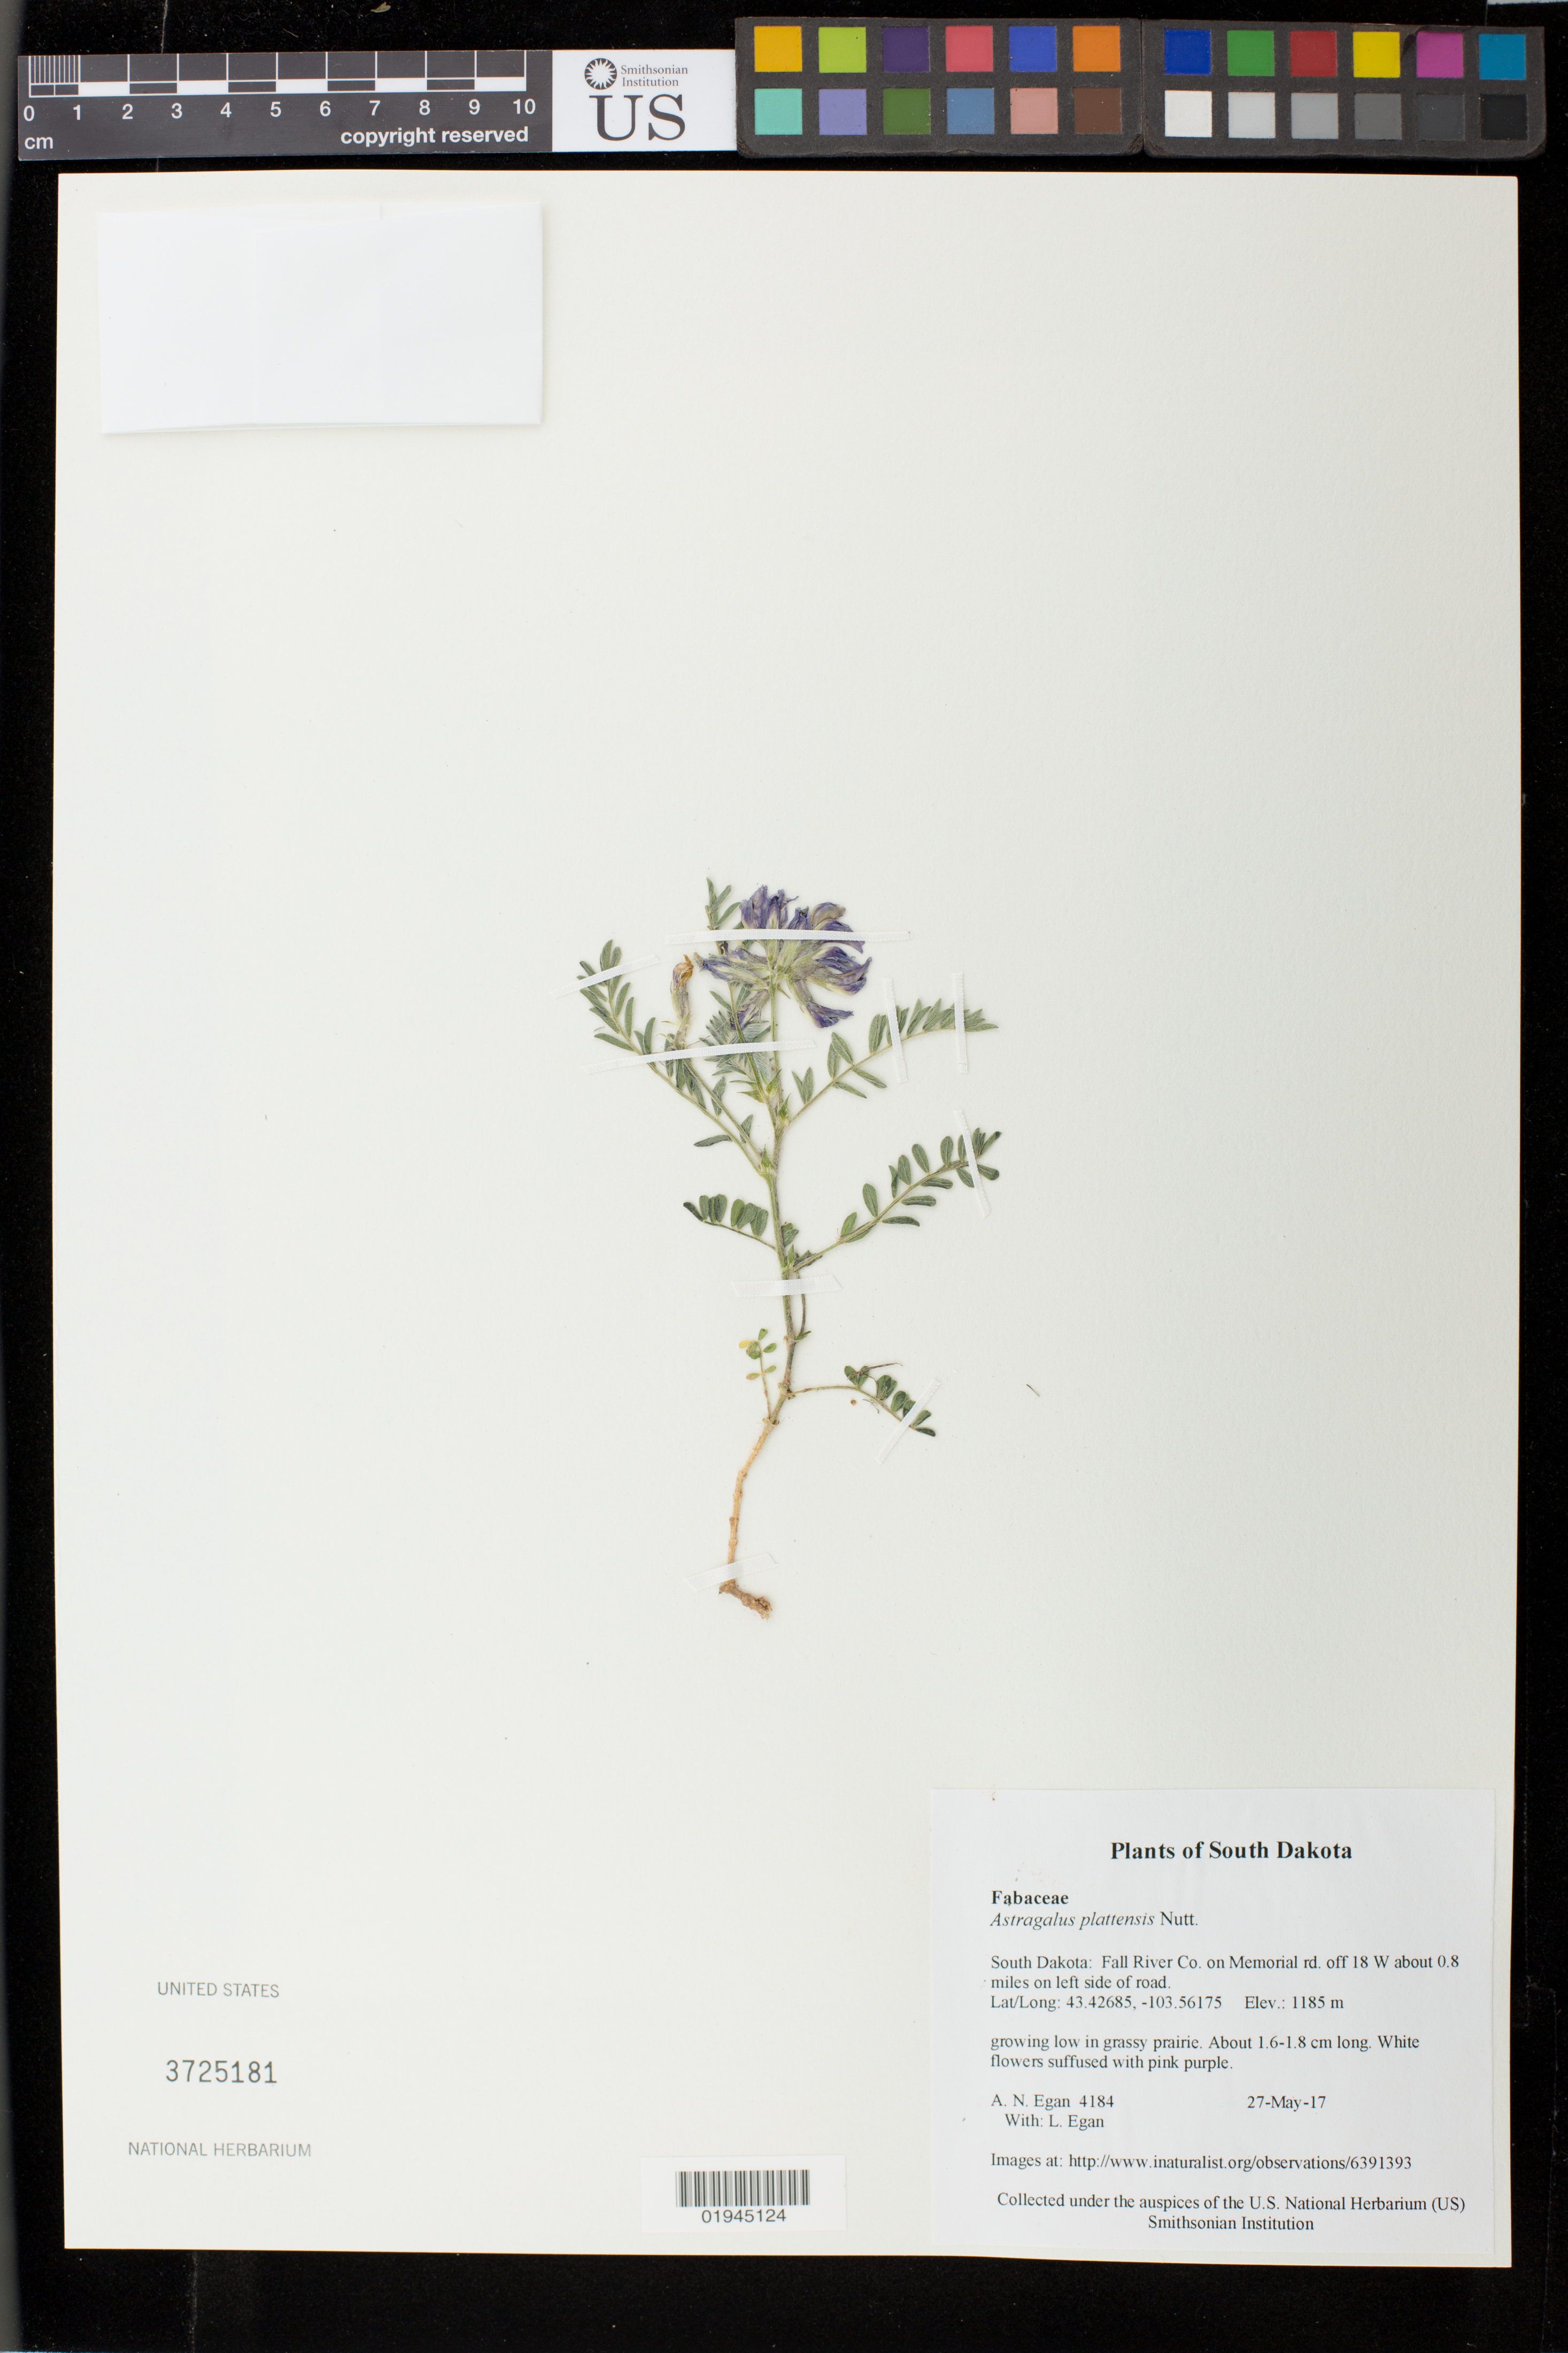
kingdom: Plantae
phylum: Tracheophyta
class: Magnoliopsida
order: Fabales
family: Fabaceae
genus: Astragalus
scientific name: Astragalus plattensis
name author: Nutt. ex Torr. & A. Gray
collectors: A. N. Egan & L. Egan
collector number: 4184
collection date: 2017-05-27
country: United States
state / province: South Dakota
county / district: Fall River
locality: on Memorial rd. off 18 W about 0.8 miles on left side of road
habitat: growing low in grassy prairie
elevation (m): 1185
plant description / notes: http://www.inaturalist.org/observations/6391393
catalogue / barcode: US 3725181